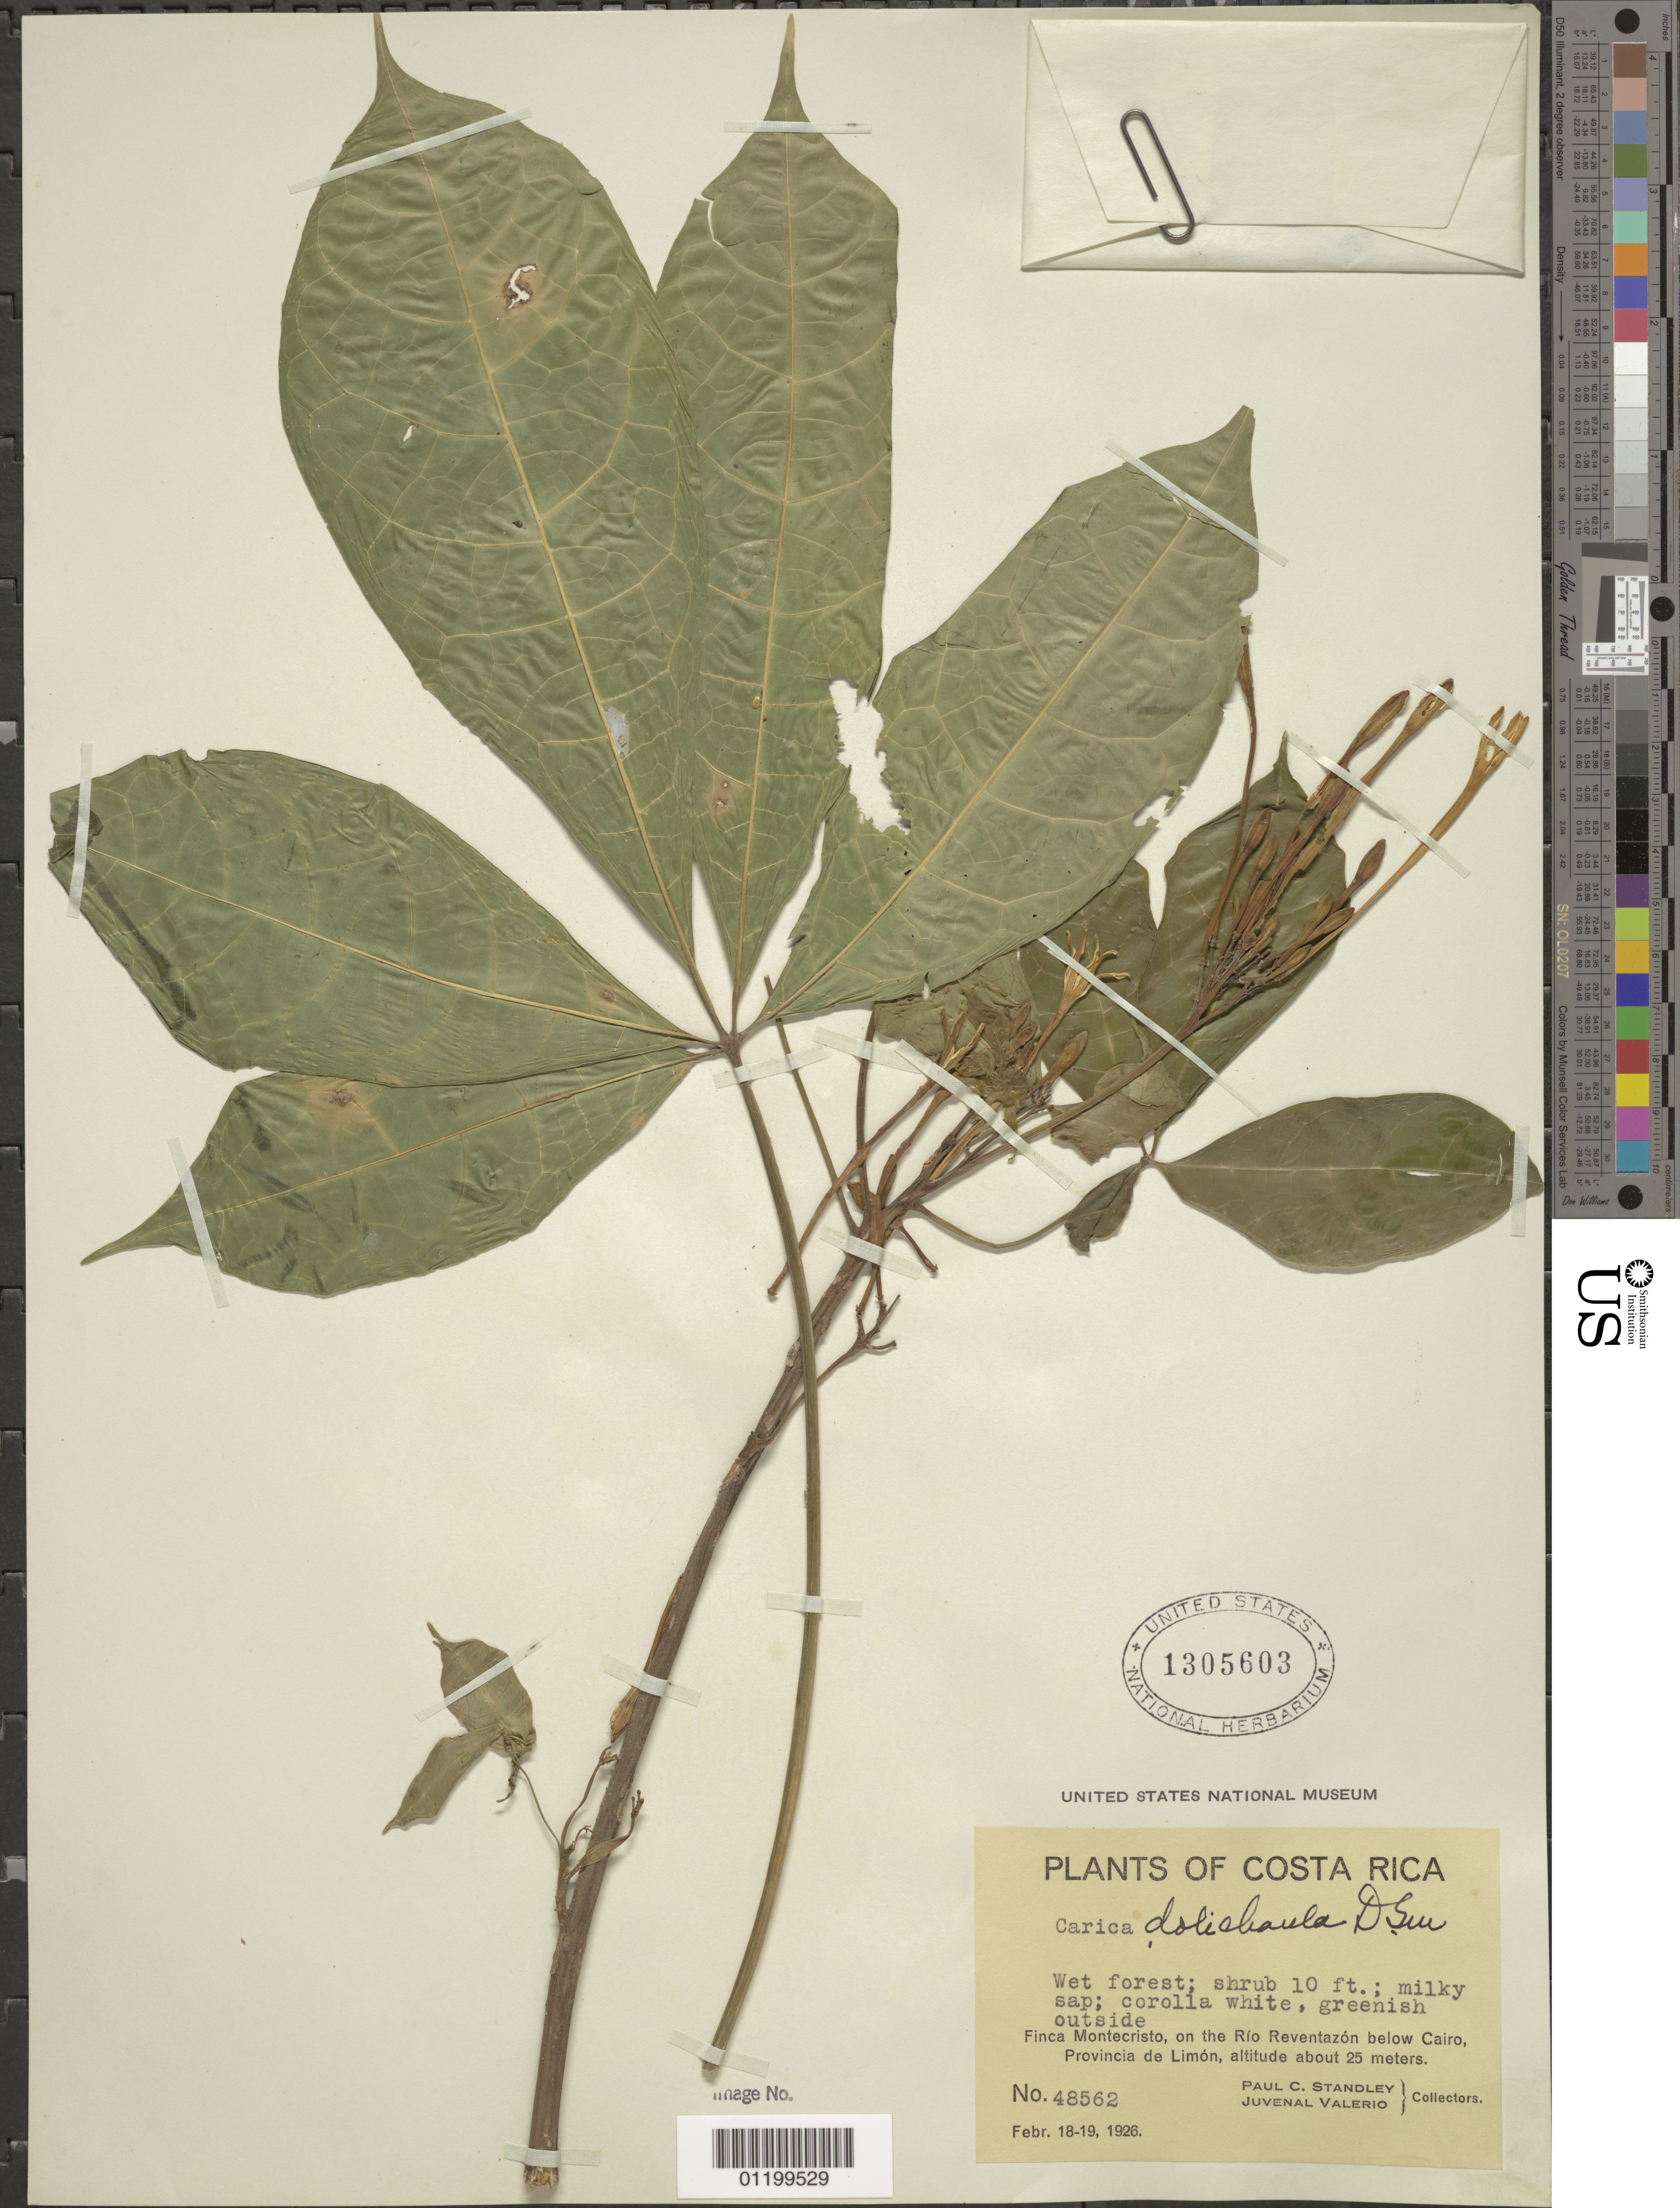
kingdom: Plantae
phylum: Tracheophyta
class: Magnoliopsida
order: Brassicales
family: Caricaceae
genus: Jacaratia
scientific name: Jacaratia dolichaula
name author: (Donn. Sm.) Woodson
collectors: P. C. Standley & J. Valerio R.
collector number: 48562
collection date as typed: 18 Feb 1926 to 19 Feb 1926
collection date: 1926-02-18/1926-02-19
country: Costa Rica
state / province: Limón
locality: Finca Montecristo, on Rio Reventazon below Cairo.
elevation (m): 25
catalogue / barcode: US 1305603